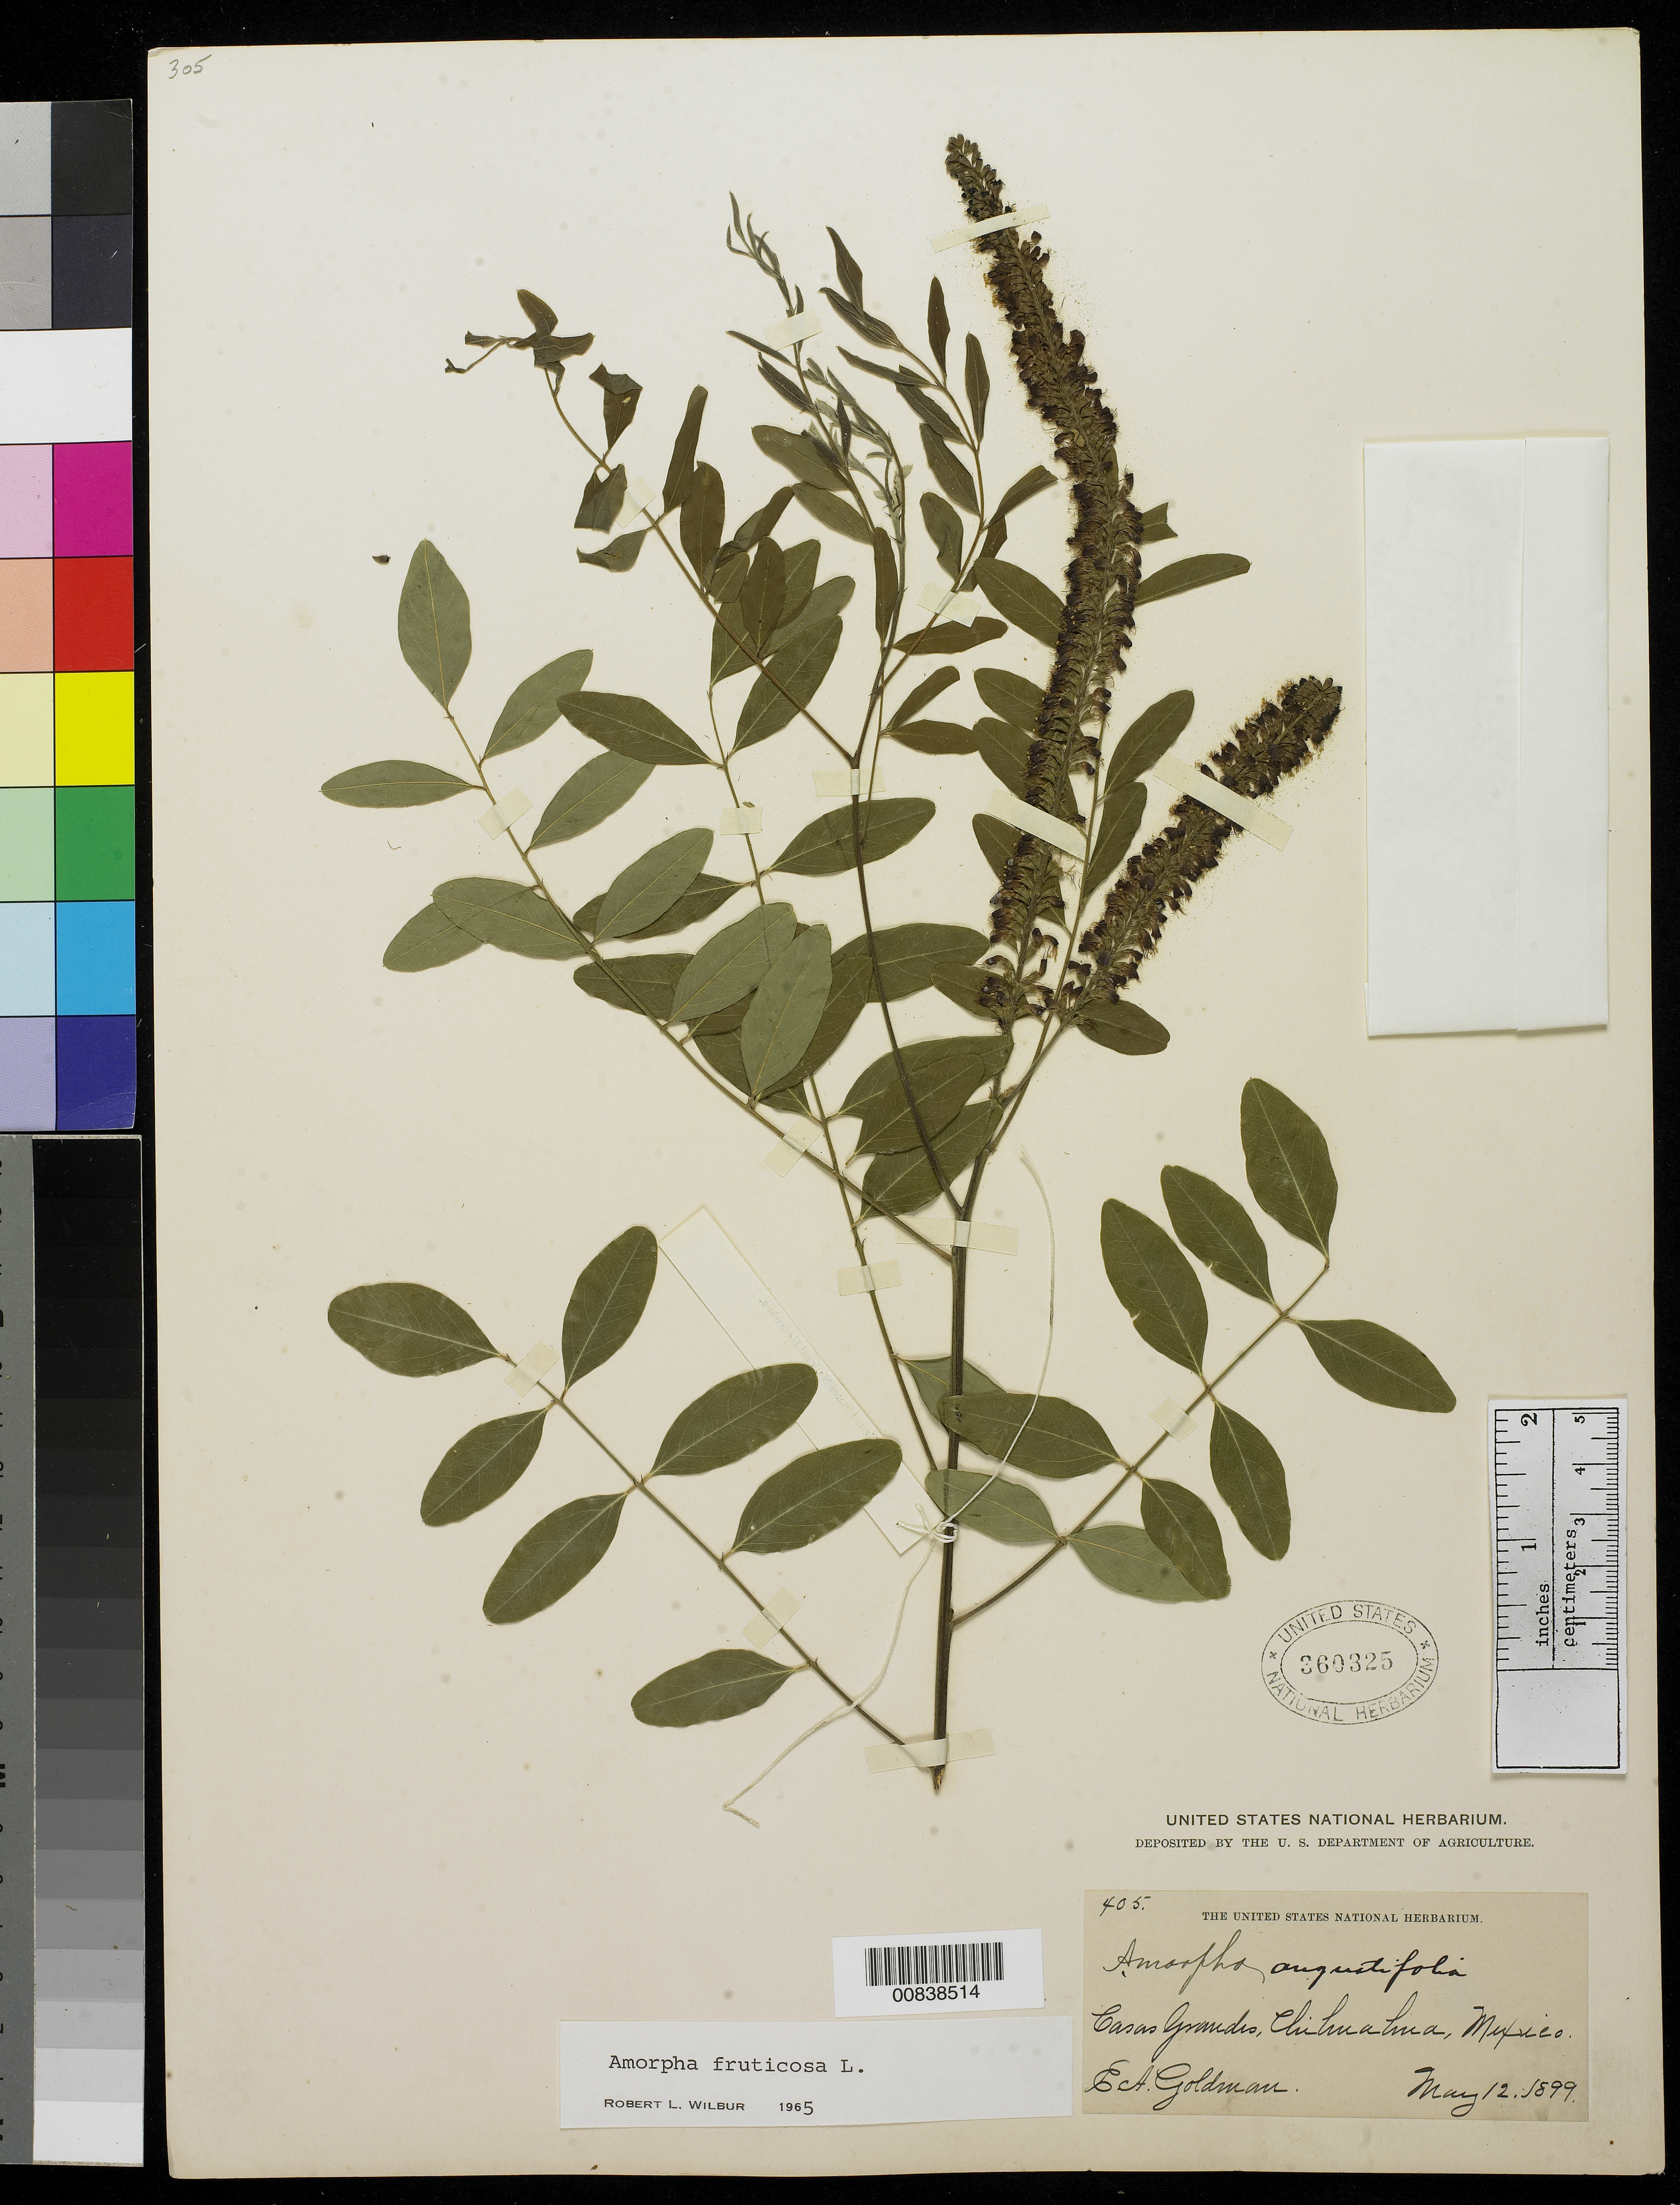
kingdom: Plantae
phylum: Tracheophyta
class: Magnoliopsida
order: Fabales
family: Fabaceae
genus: Amorpha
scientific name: Amorpha fruticosa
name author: L.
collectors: E. A. Goldman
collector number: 405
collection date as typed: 12 May 1899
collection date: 1899-05-12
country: Mexico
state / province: Chihuahua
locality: Casas Grandes, Chihuahua.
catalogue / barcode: US 360325